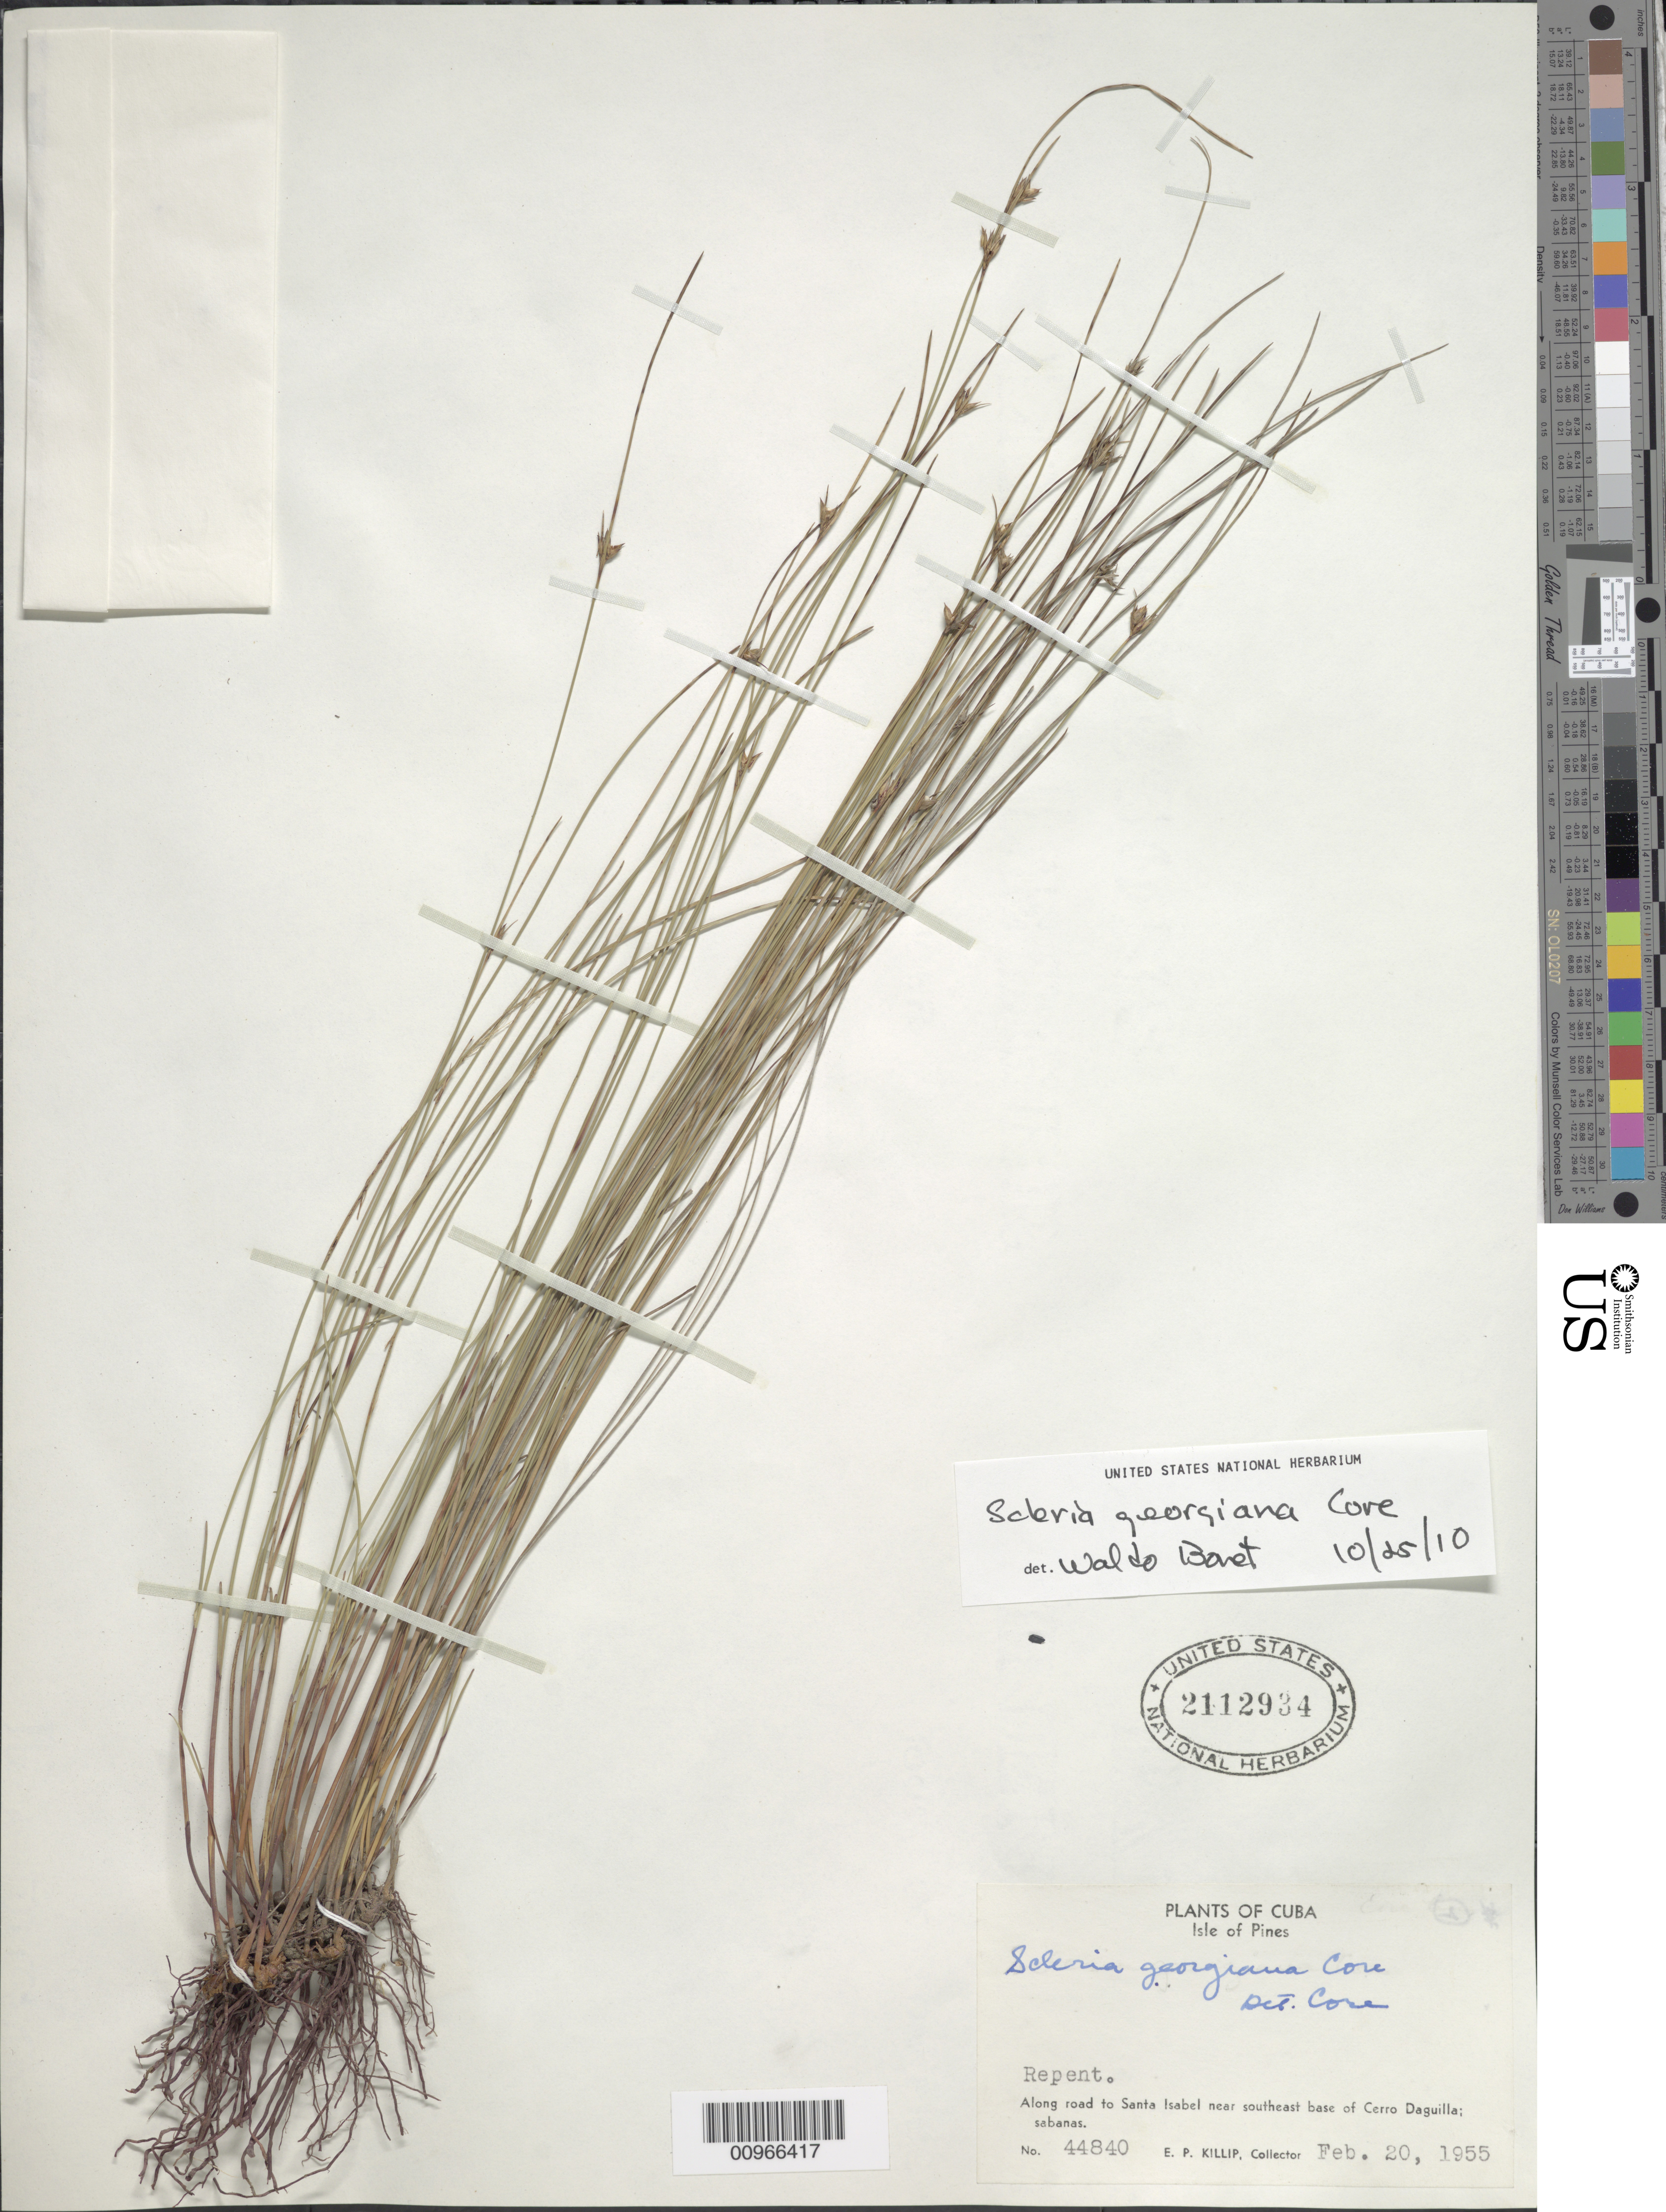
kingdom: Plantae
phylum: Tracheophyta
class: Liliopsida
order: Poales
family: Cyperaceae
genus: Scleria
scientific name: Scleria georgiana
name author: Core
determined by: Core, E. L.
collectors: E. P. Killip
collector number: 44840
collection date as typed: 20 Feb 1955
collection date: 1955-02-20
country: Cuba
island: Isla de la Juventud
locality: Isle of Pines, Along road to Santa Isabel near southeast base of Cerro Daguilla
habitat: Sabanas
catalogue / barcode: US 2112934